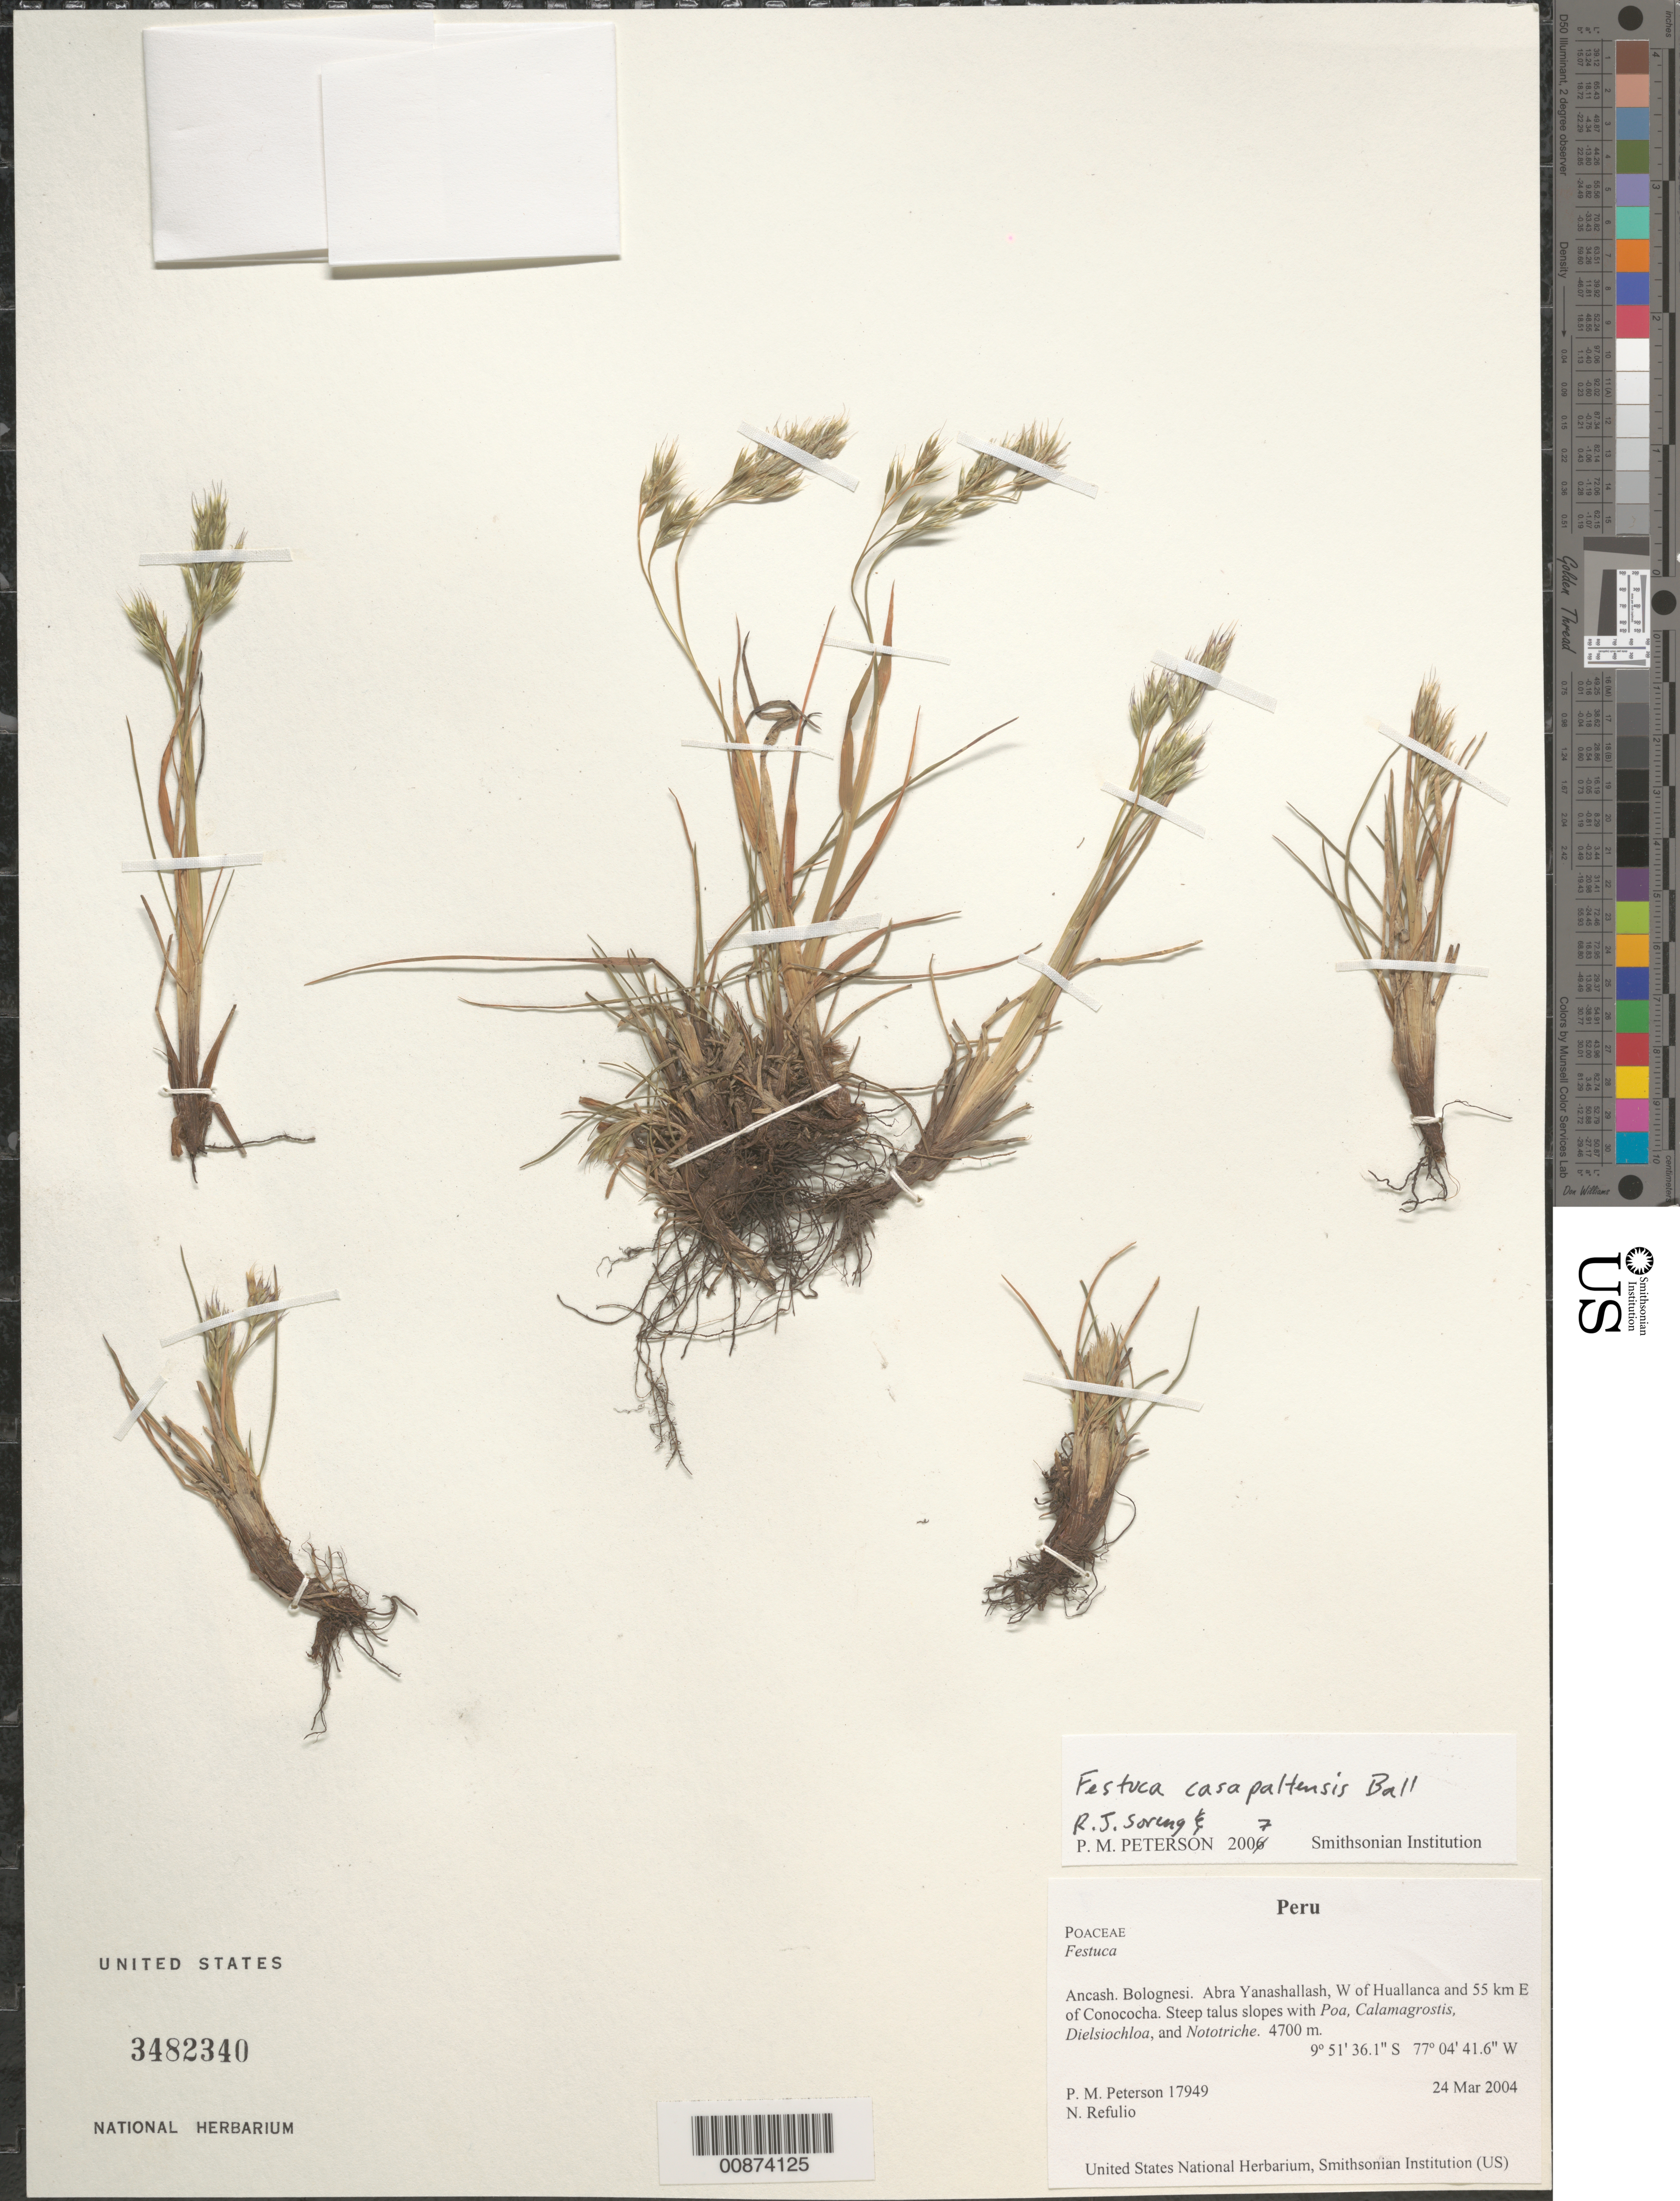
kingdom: Plantae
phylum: Tracheophyta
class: Liliopsida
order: Poales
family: Poaceae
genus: Festuca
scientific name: Festuca casapaltensis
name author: Ball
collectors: P. M. Peterson & N. Refulio-Rodríguez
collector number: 17949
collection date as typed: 24 Mar 2004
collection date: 2004-03-24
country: Peru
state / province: Ancash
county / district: Bolognesi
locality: Abra Yanashallash, W of Huallanca and 55 km E of Conococha. Steep talus slopes with Poa, Calamagrostis, Dielsiochloa, and Nototriche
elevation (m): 4700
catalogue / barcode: US 3482340